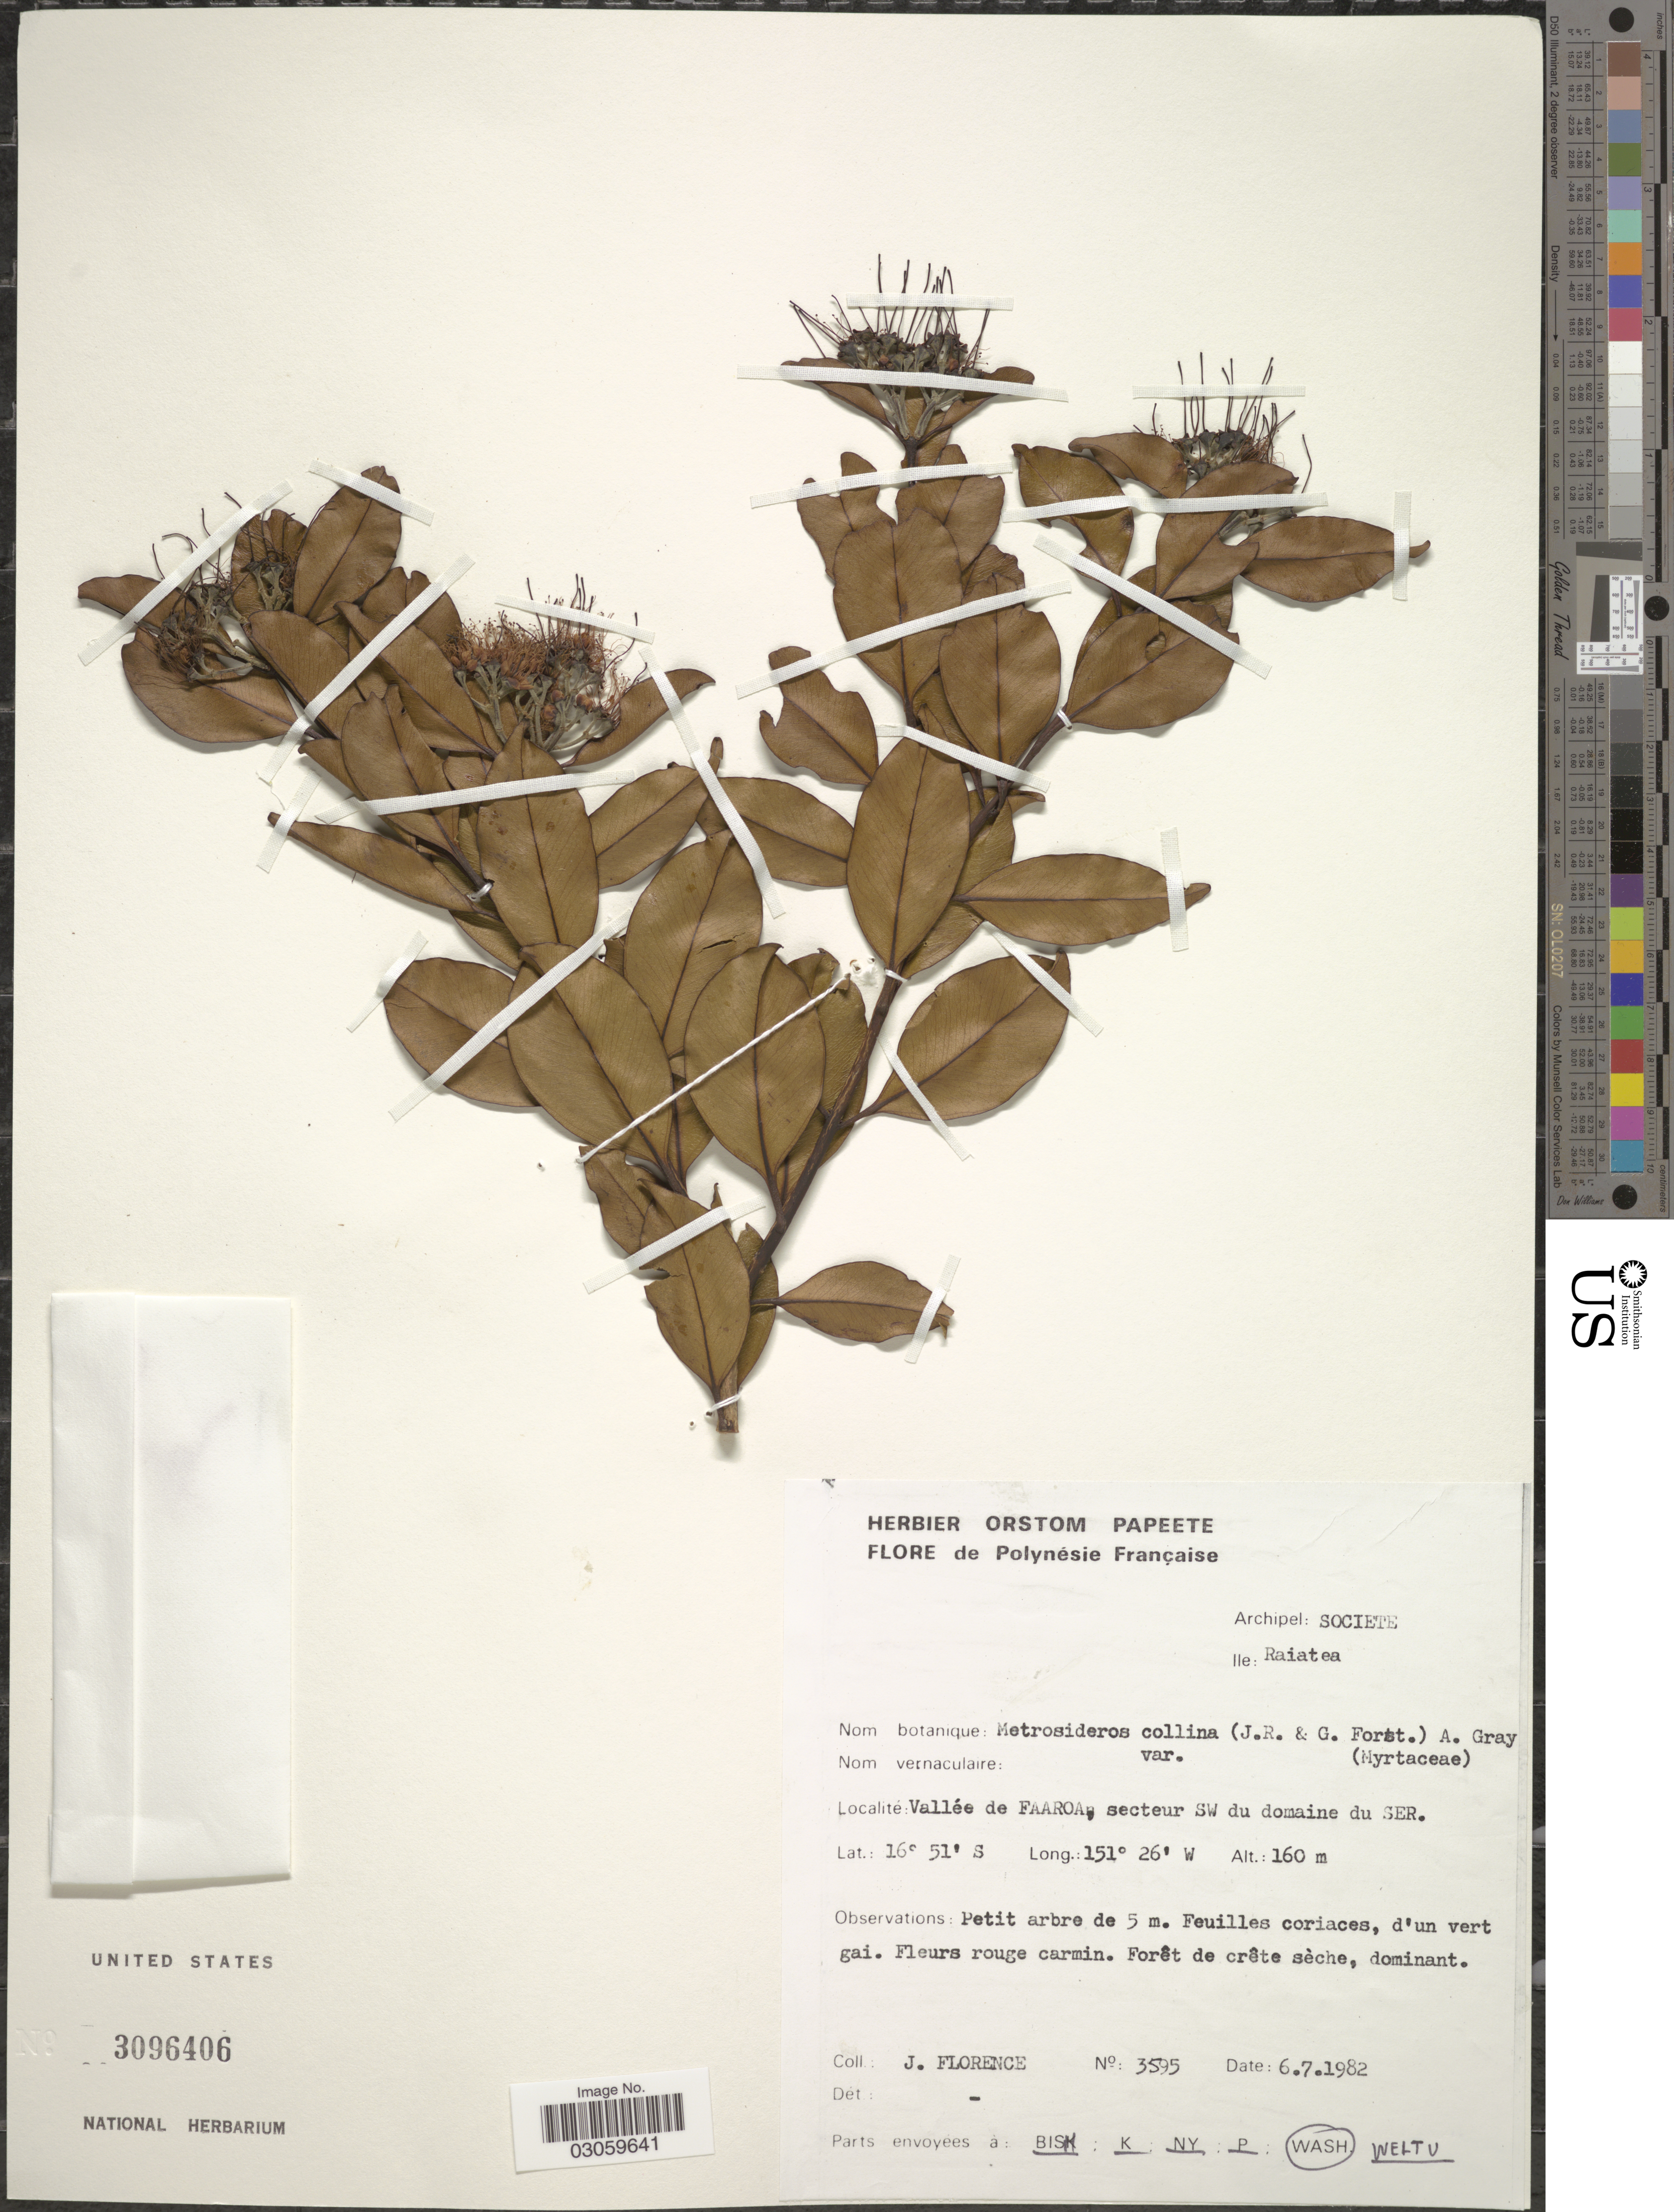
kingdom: Plantae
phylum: Tracheophyta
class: Magnoliopsida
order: Myrtales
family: Myrtaceae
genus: Metrosideros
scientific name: Metrosideros collina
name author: (J.R. Forst. & G. Forst.) A. Gray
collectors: J. Florence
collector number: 3595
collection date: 1982-07-06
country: French Polynesia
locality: Polynésie Française. Archipel: Societe. Ile: Raiatea. Vallée de Faaroa, secteur SW du domaine du SER.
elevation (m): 160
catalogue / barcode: US 3096406